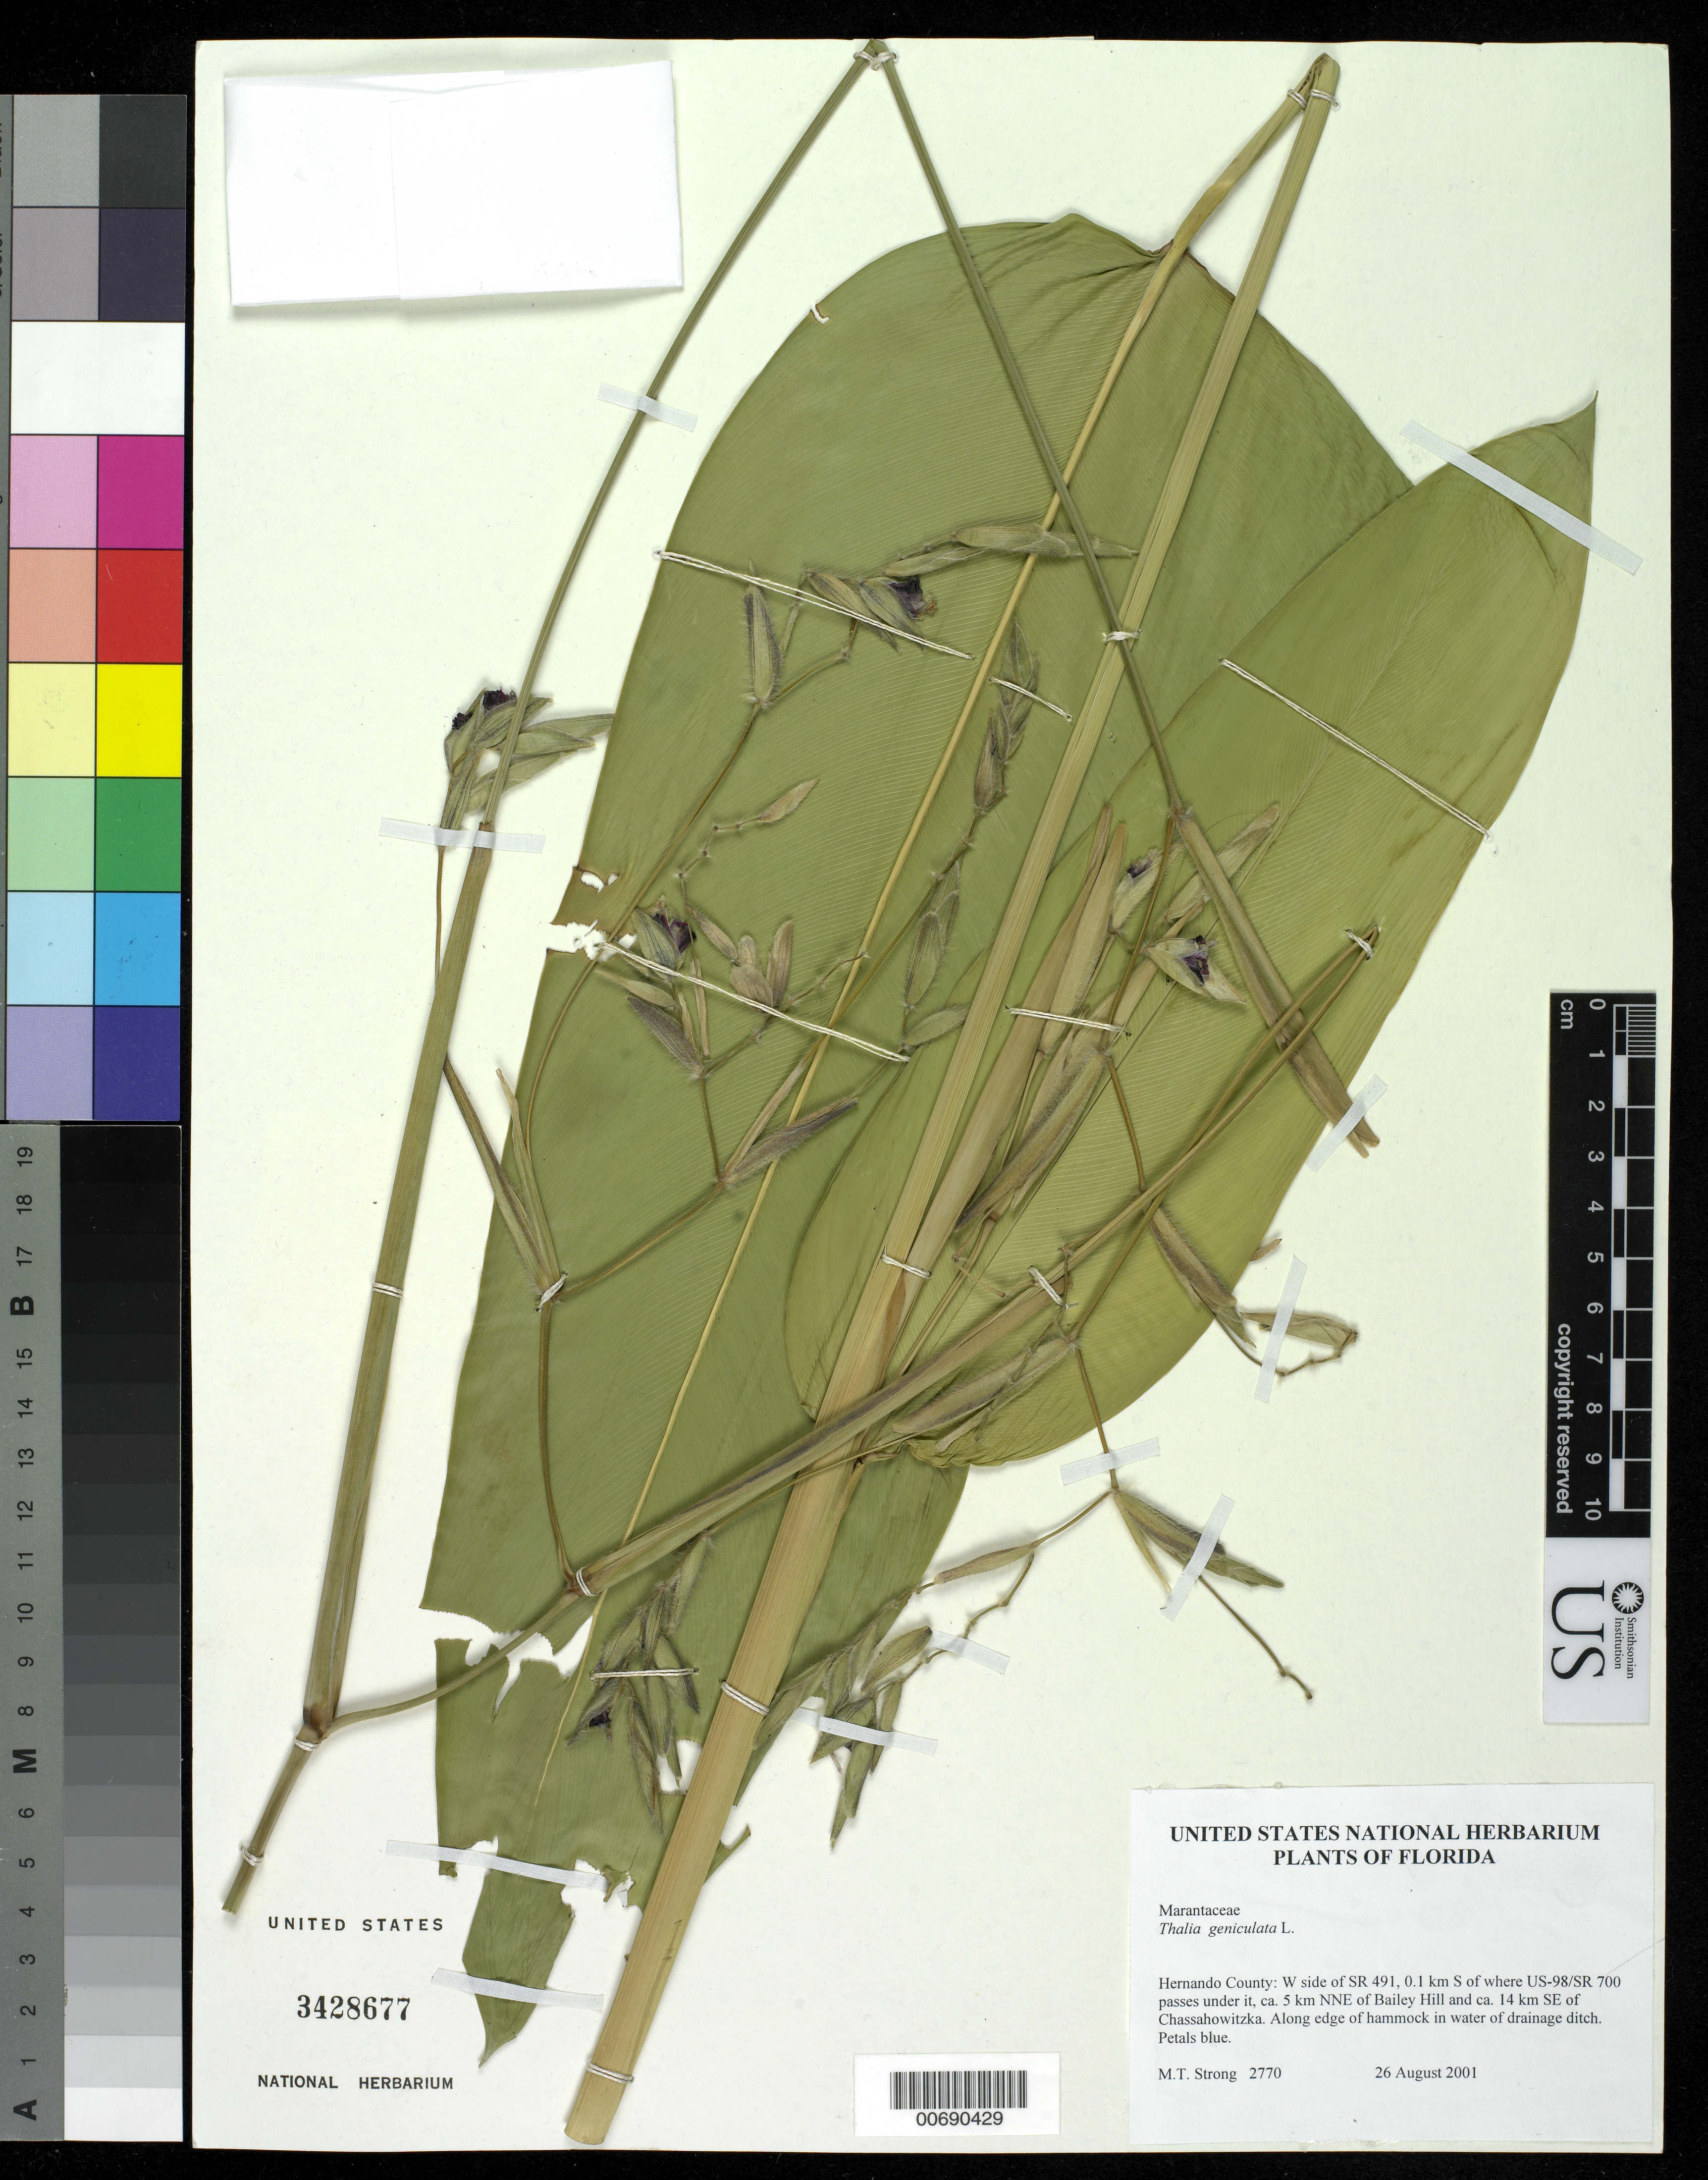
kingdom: Plantae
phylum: Tracheophyta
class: Liliopsida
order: Zingiberales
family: Marantaceae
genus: Thalia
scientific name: Thalia geniculata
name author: L.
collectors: M. T. Strong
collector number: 2770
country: United States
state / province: Florida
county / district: Hernando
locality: W side of SR 491, S of US-98/SR 700,NNE of Bailey Hill, SE of Chassahowitzka.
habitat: Along edge of hammock in water of drainage ditch.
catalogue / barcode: US 3428677